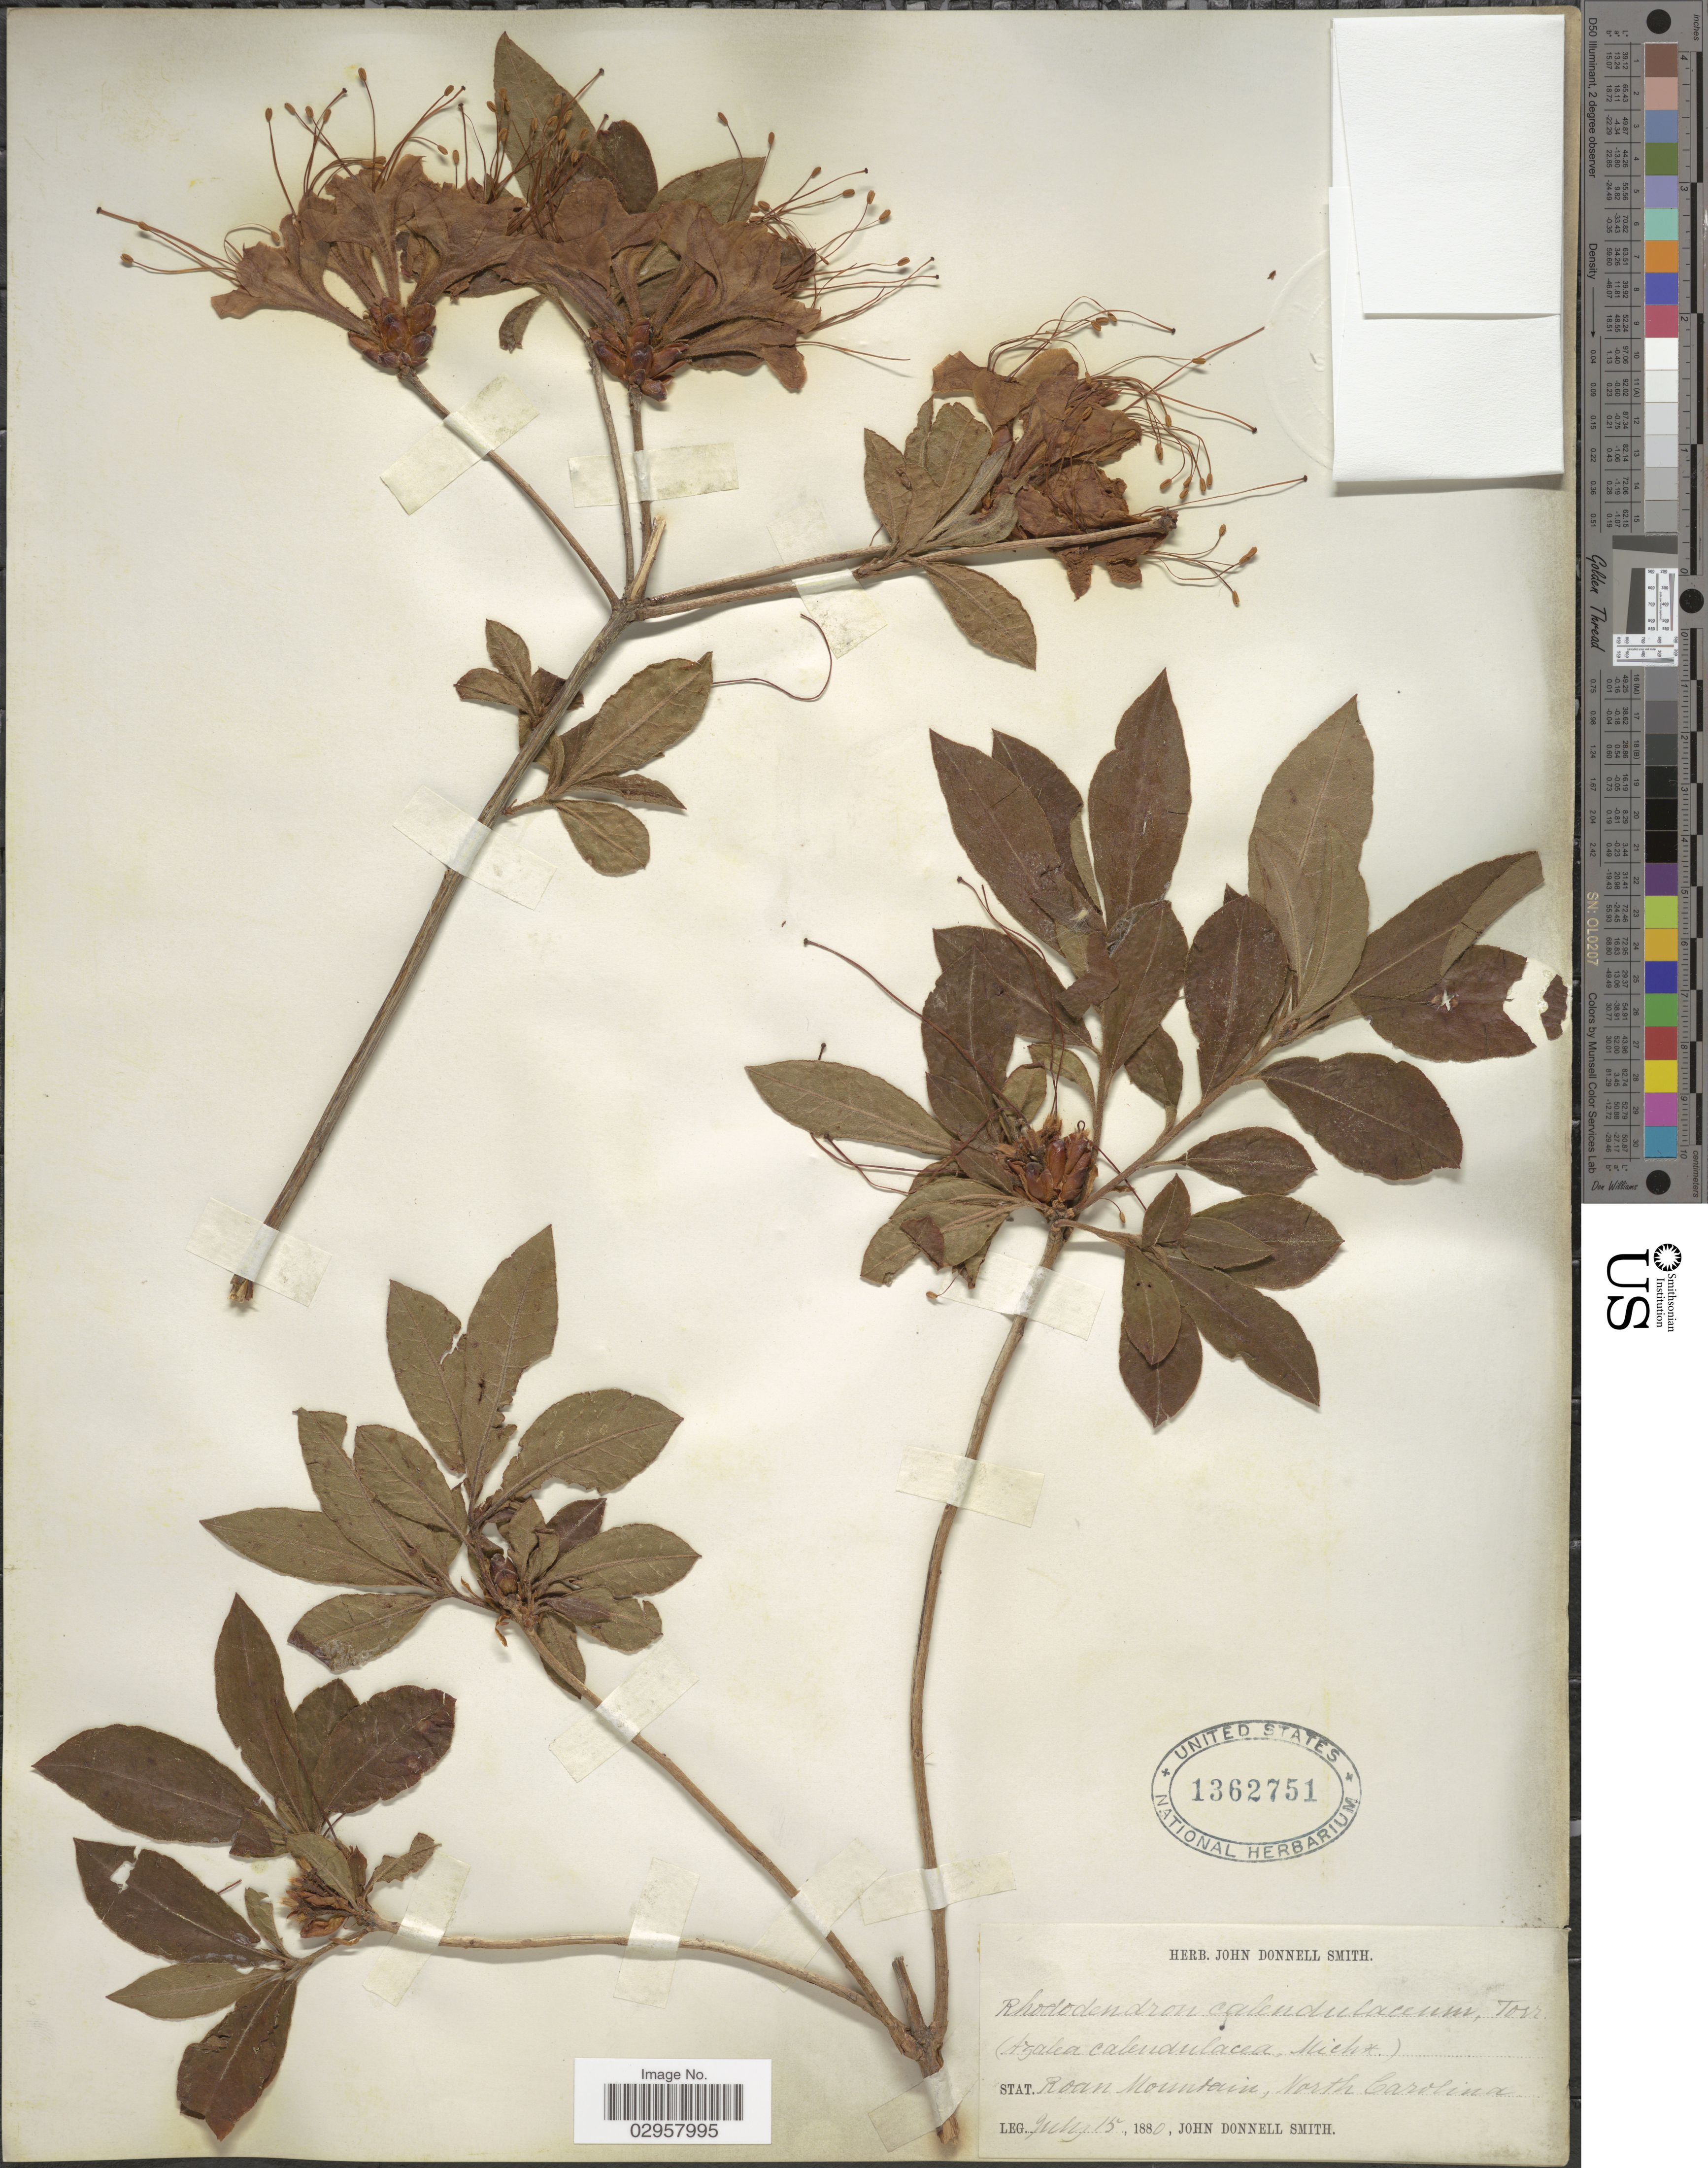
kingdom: Plantae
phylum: Tracheophyta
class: Magnoliopsida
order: Ericales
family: Ericaceae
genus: Rhododendron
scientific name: Rhododendron calendulaceum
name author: (Michx.) Torr.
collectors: J. Donnell Smith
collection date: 1880-07-15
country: United States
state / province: North Carolina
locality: Stat. Roan Mountain.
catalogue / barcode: US 1362751